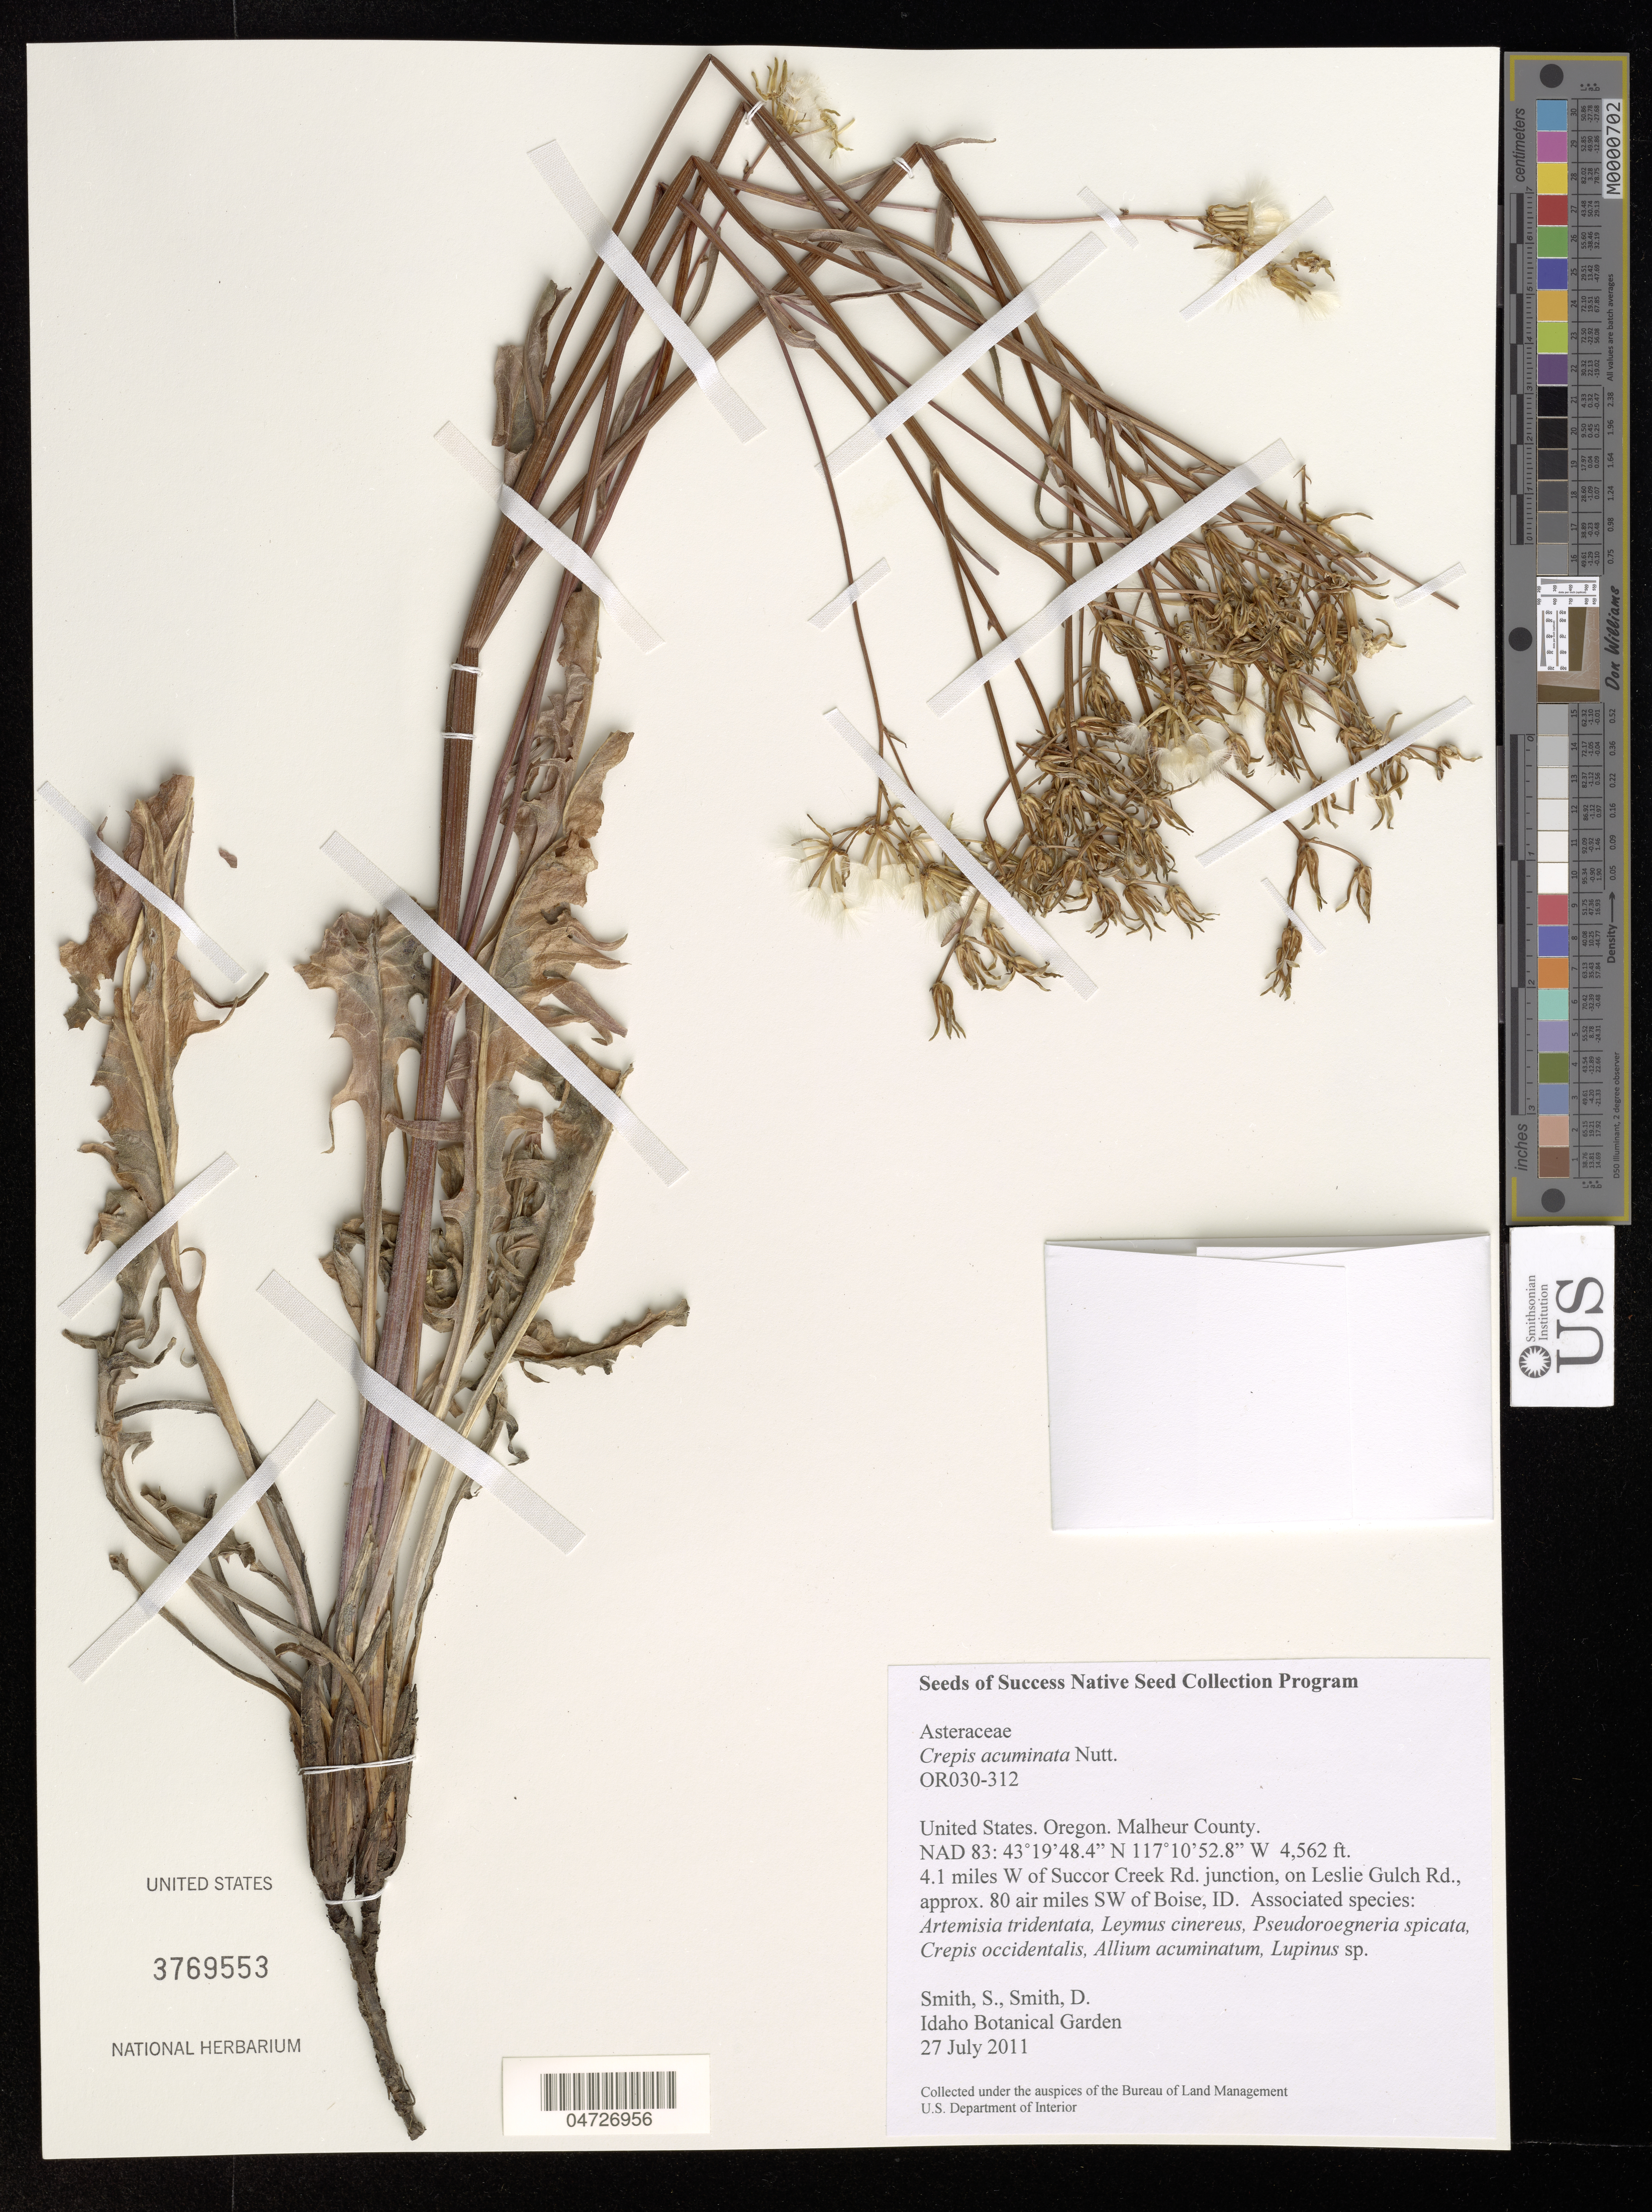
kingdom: Plantae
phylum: Tracheophyta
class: Magnoliopsida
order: Asterales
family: Asteraceae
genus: Crepis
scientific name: Crepis acuminata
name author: Nutt.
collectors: S. Smith & D. Smith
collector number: OR030-312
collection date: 2011-07-27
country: United States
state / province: Oregon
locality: Malheur County. 4.1 miles W of Succor Creek Rd. junction, on Leslie Gulch Rd., approx. 80 air miles SW of Boise, ID.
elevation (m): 1390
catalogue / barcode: US 3769553